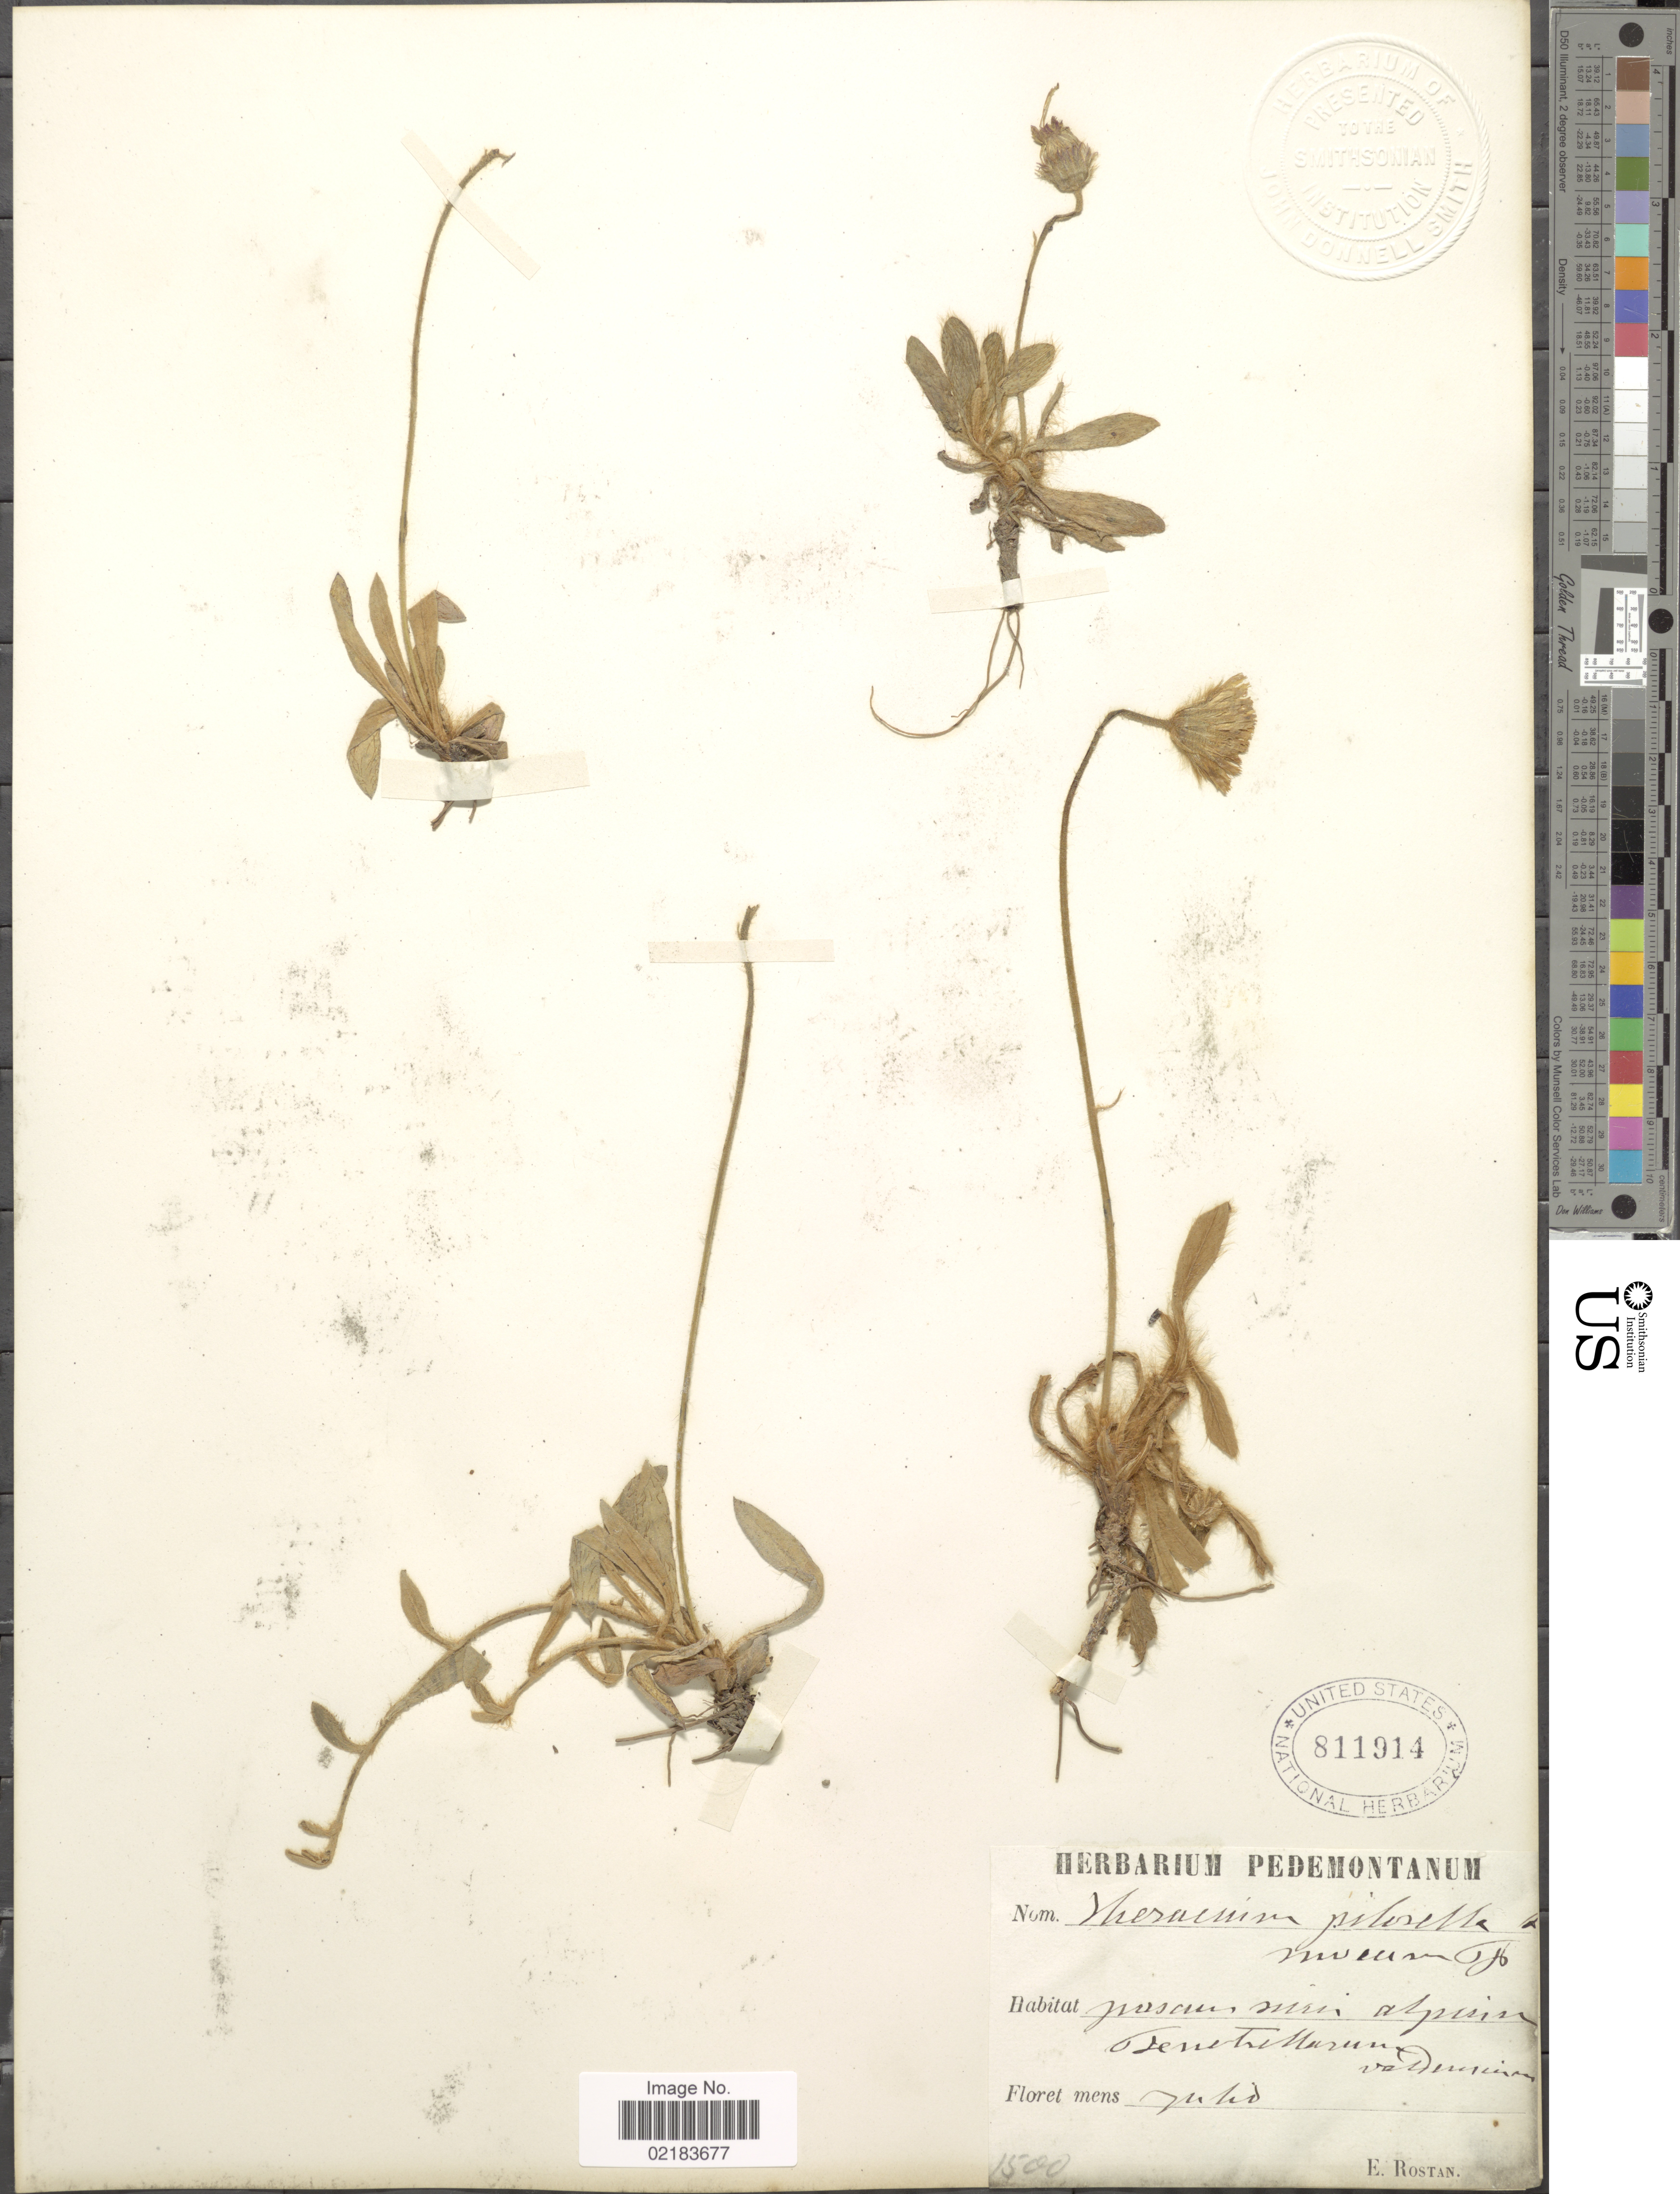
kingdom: Plantae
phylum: Tracheophyta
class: Magnoliopsida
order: Asterales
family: Asteraceae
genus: Pilosella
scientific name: Pilosella officinarum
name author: Vaill.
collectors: E. Rostan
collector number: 1500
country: Italy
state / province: Piedmont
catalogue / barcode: US 811914